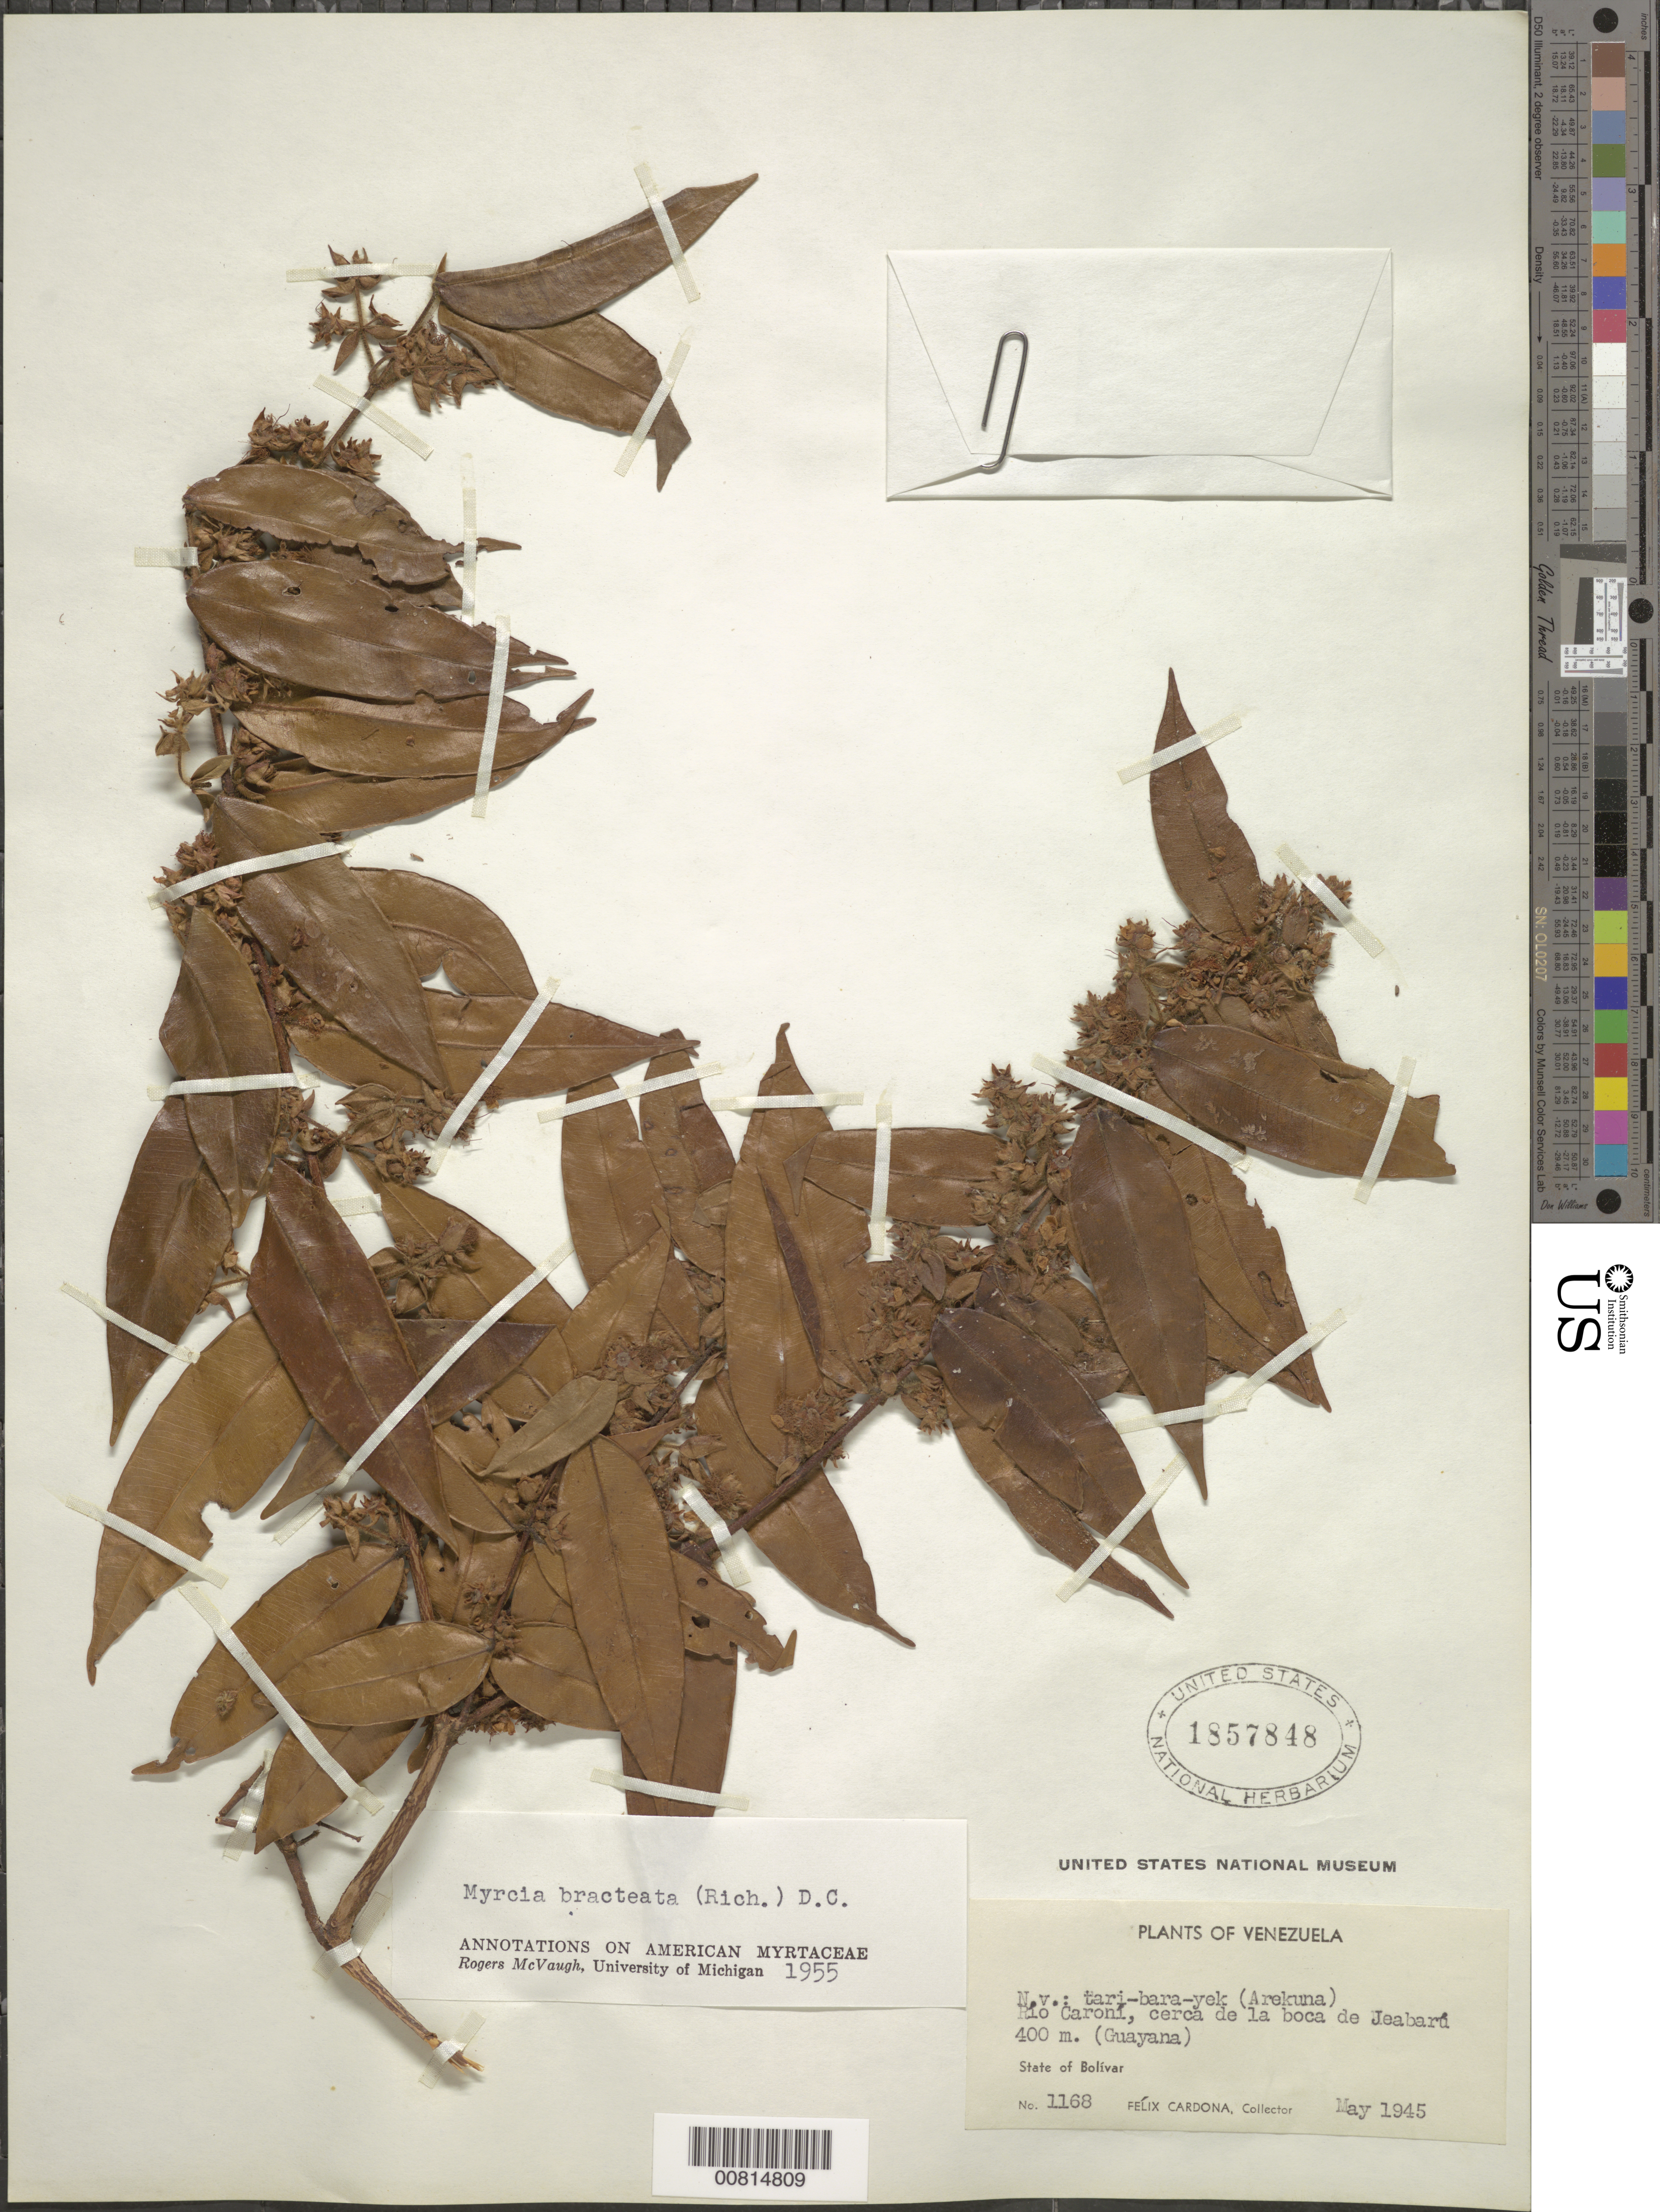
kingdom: Plantae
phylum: Tracheophyta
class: Magnoliopsida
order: Myrtales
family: Myrtaceae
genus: Myrcia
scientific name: Myrcia bracteata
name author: (Rich.) DC.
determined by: McVaugh, R.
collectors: F. Cardona Puig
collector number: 1168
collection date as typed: May-45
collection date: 1945-05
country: Venezuela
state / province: Bolívar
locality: Río Caroní, Jeabarú (Guayana)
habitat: Near mouth of river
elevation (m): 400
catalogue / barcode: US 1857848